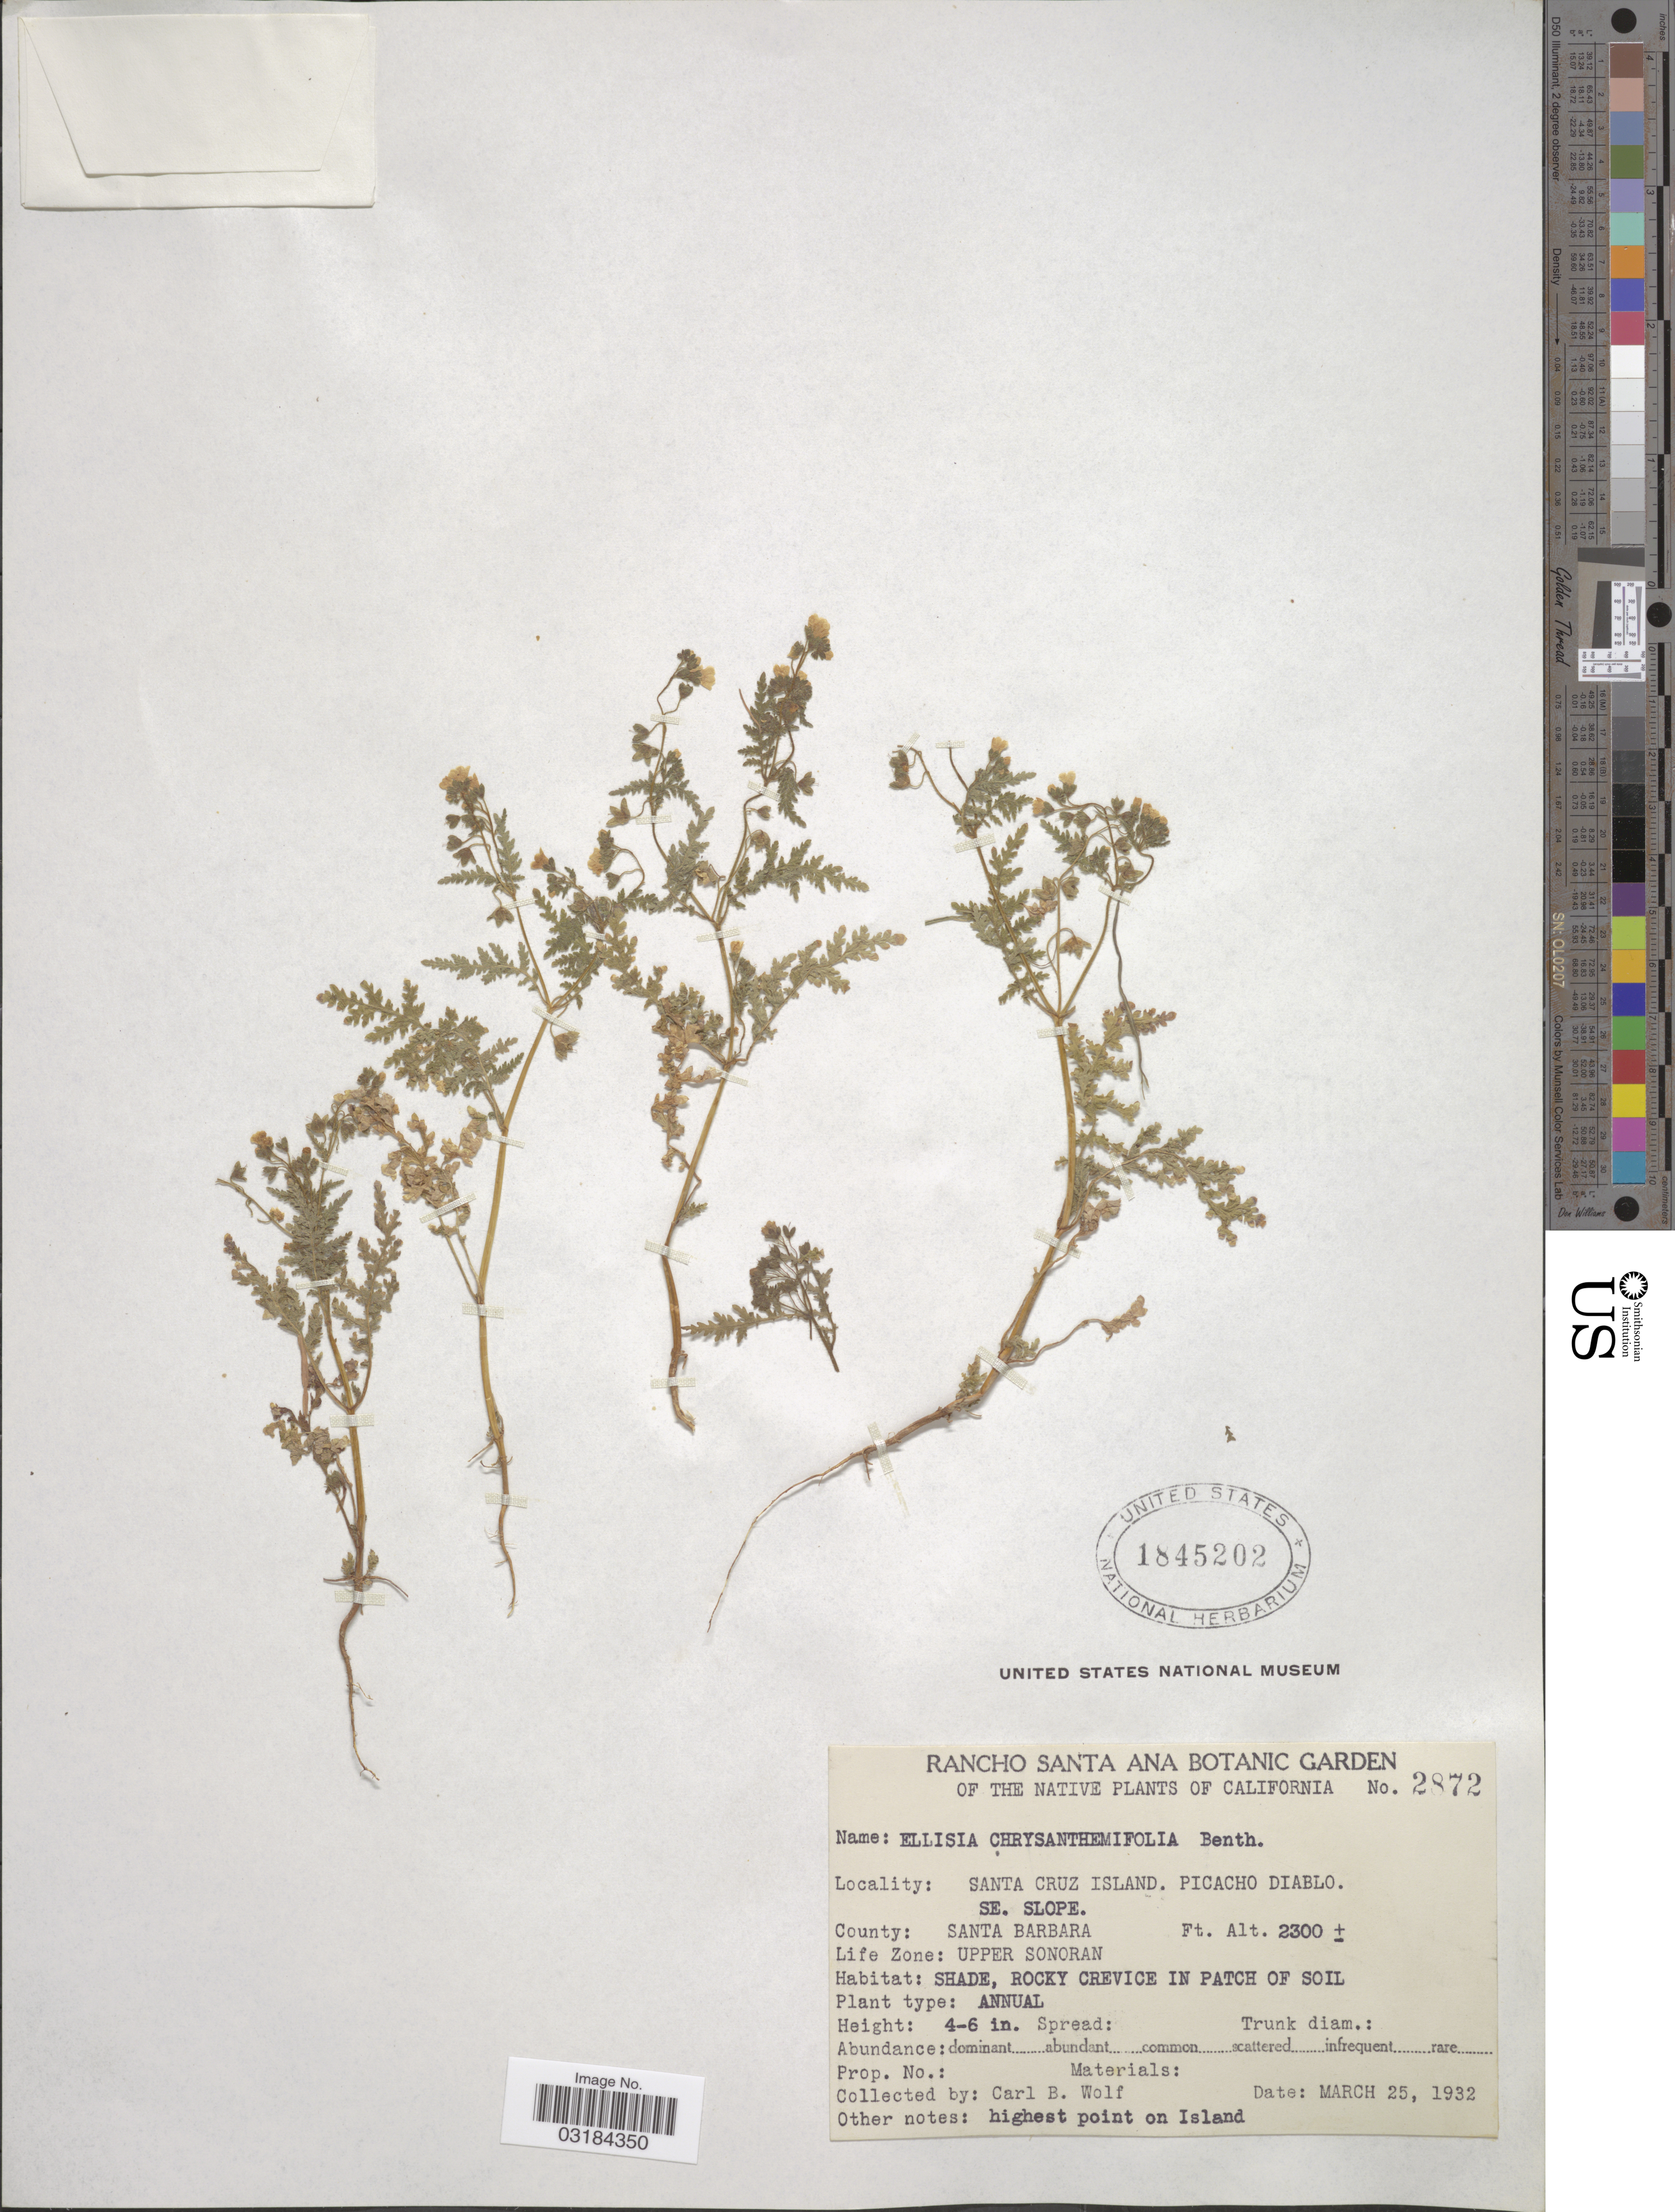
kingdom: Plantae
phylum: Tracheophyta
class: Magnoliopsida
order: Boraginales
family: Hydrophyllaceae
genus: Eucrypta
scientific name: Eucrypta chrysanthemifolia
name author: (Benth.) Greene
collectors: C. B. Wolf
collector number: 2872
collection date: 1932-03-25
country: United States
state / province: California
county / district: Santa Barbara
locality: Santa Cruz Island, Picacho Diablo. SE. Slope. County: Santa Barbara, Life Zone: Upper Sonoran.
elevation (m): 701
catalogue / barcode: US 1845202